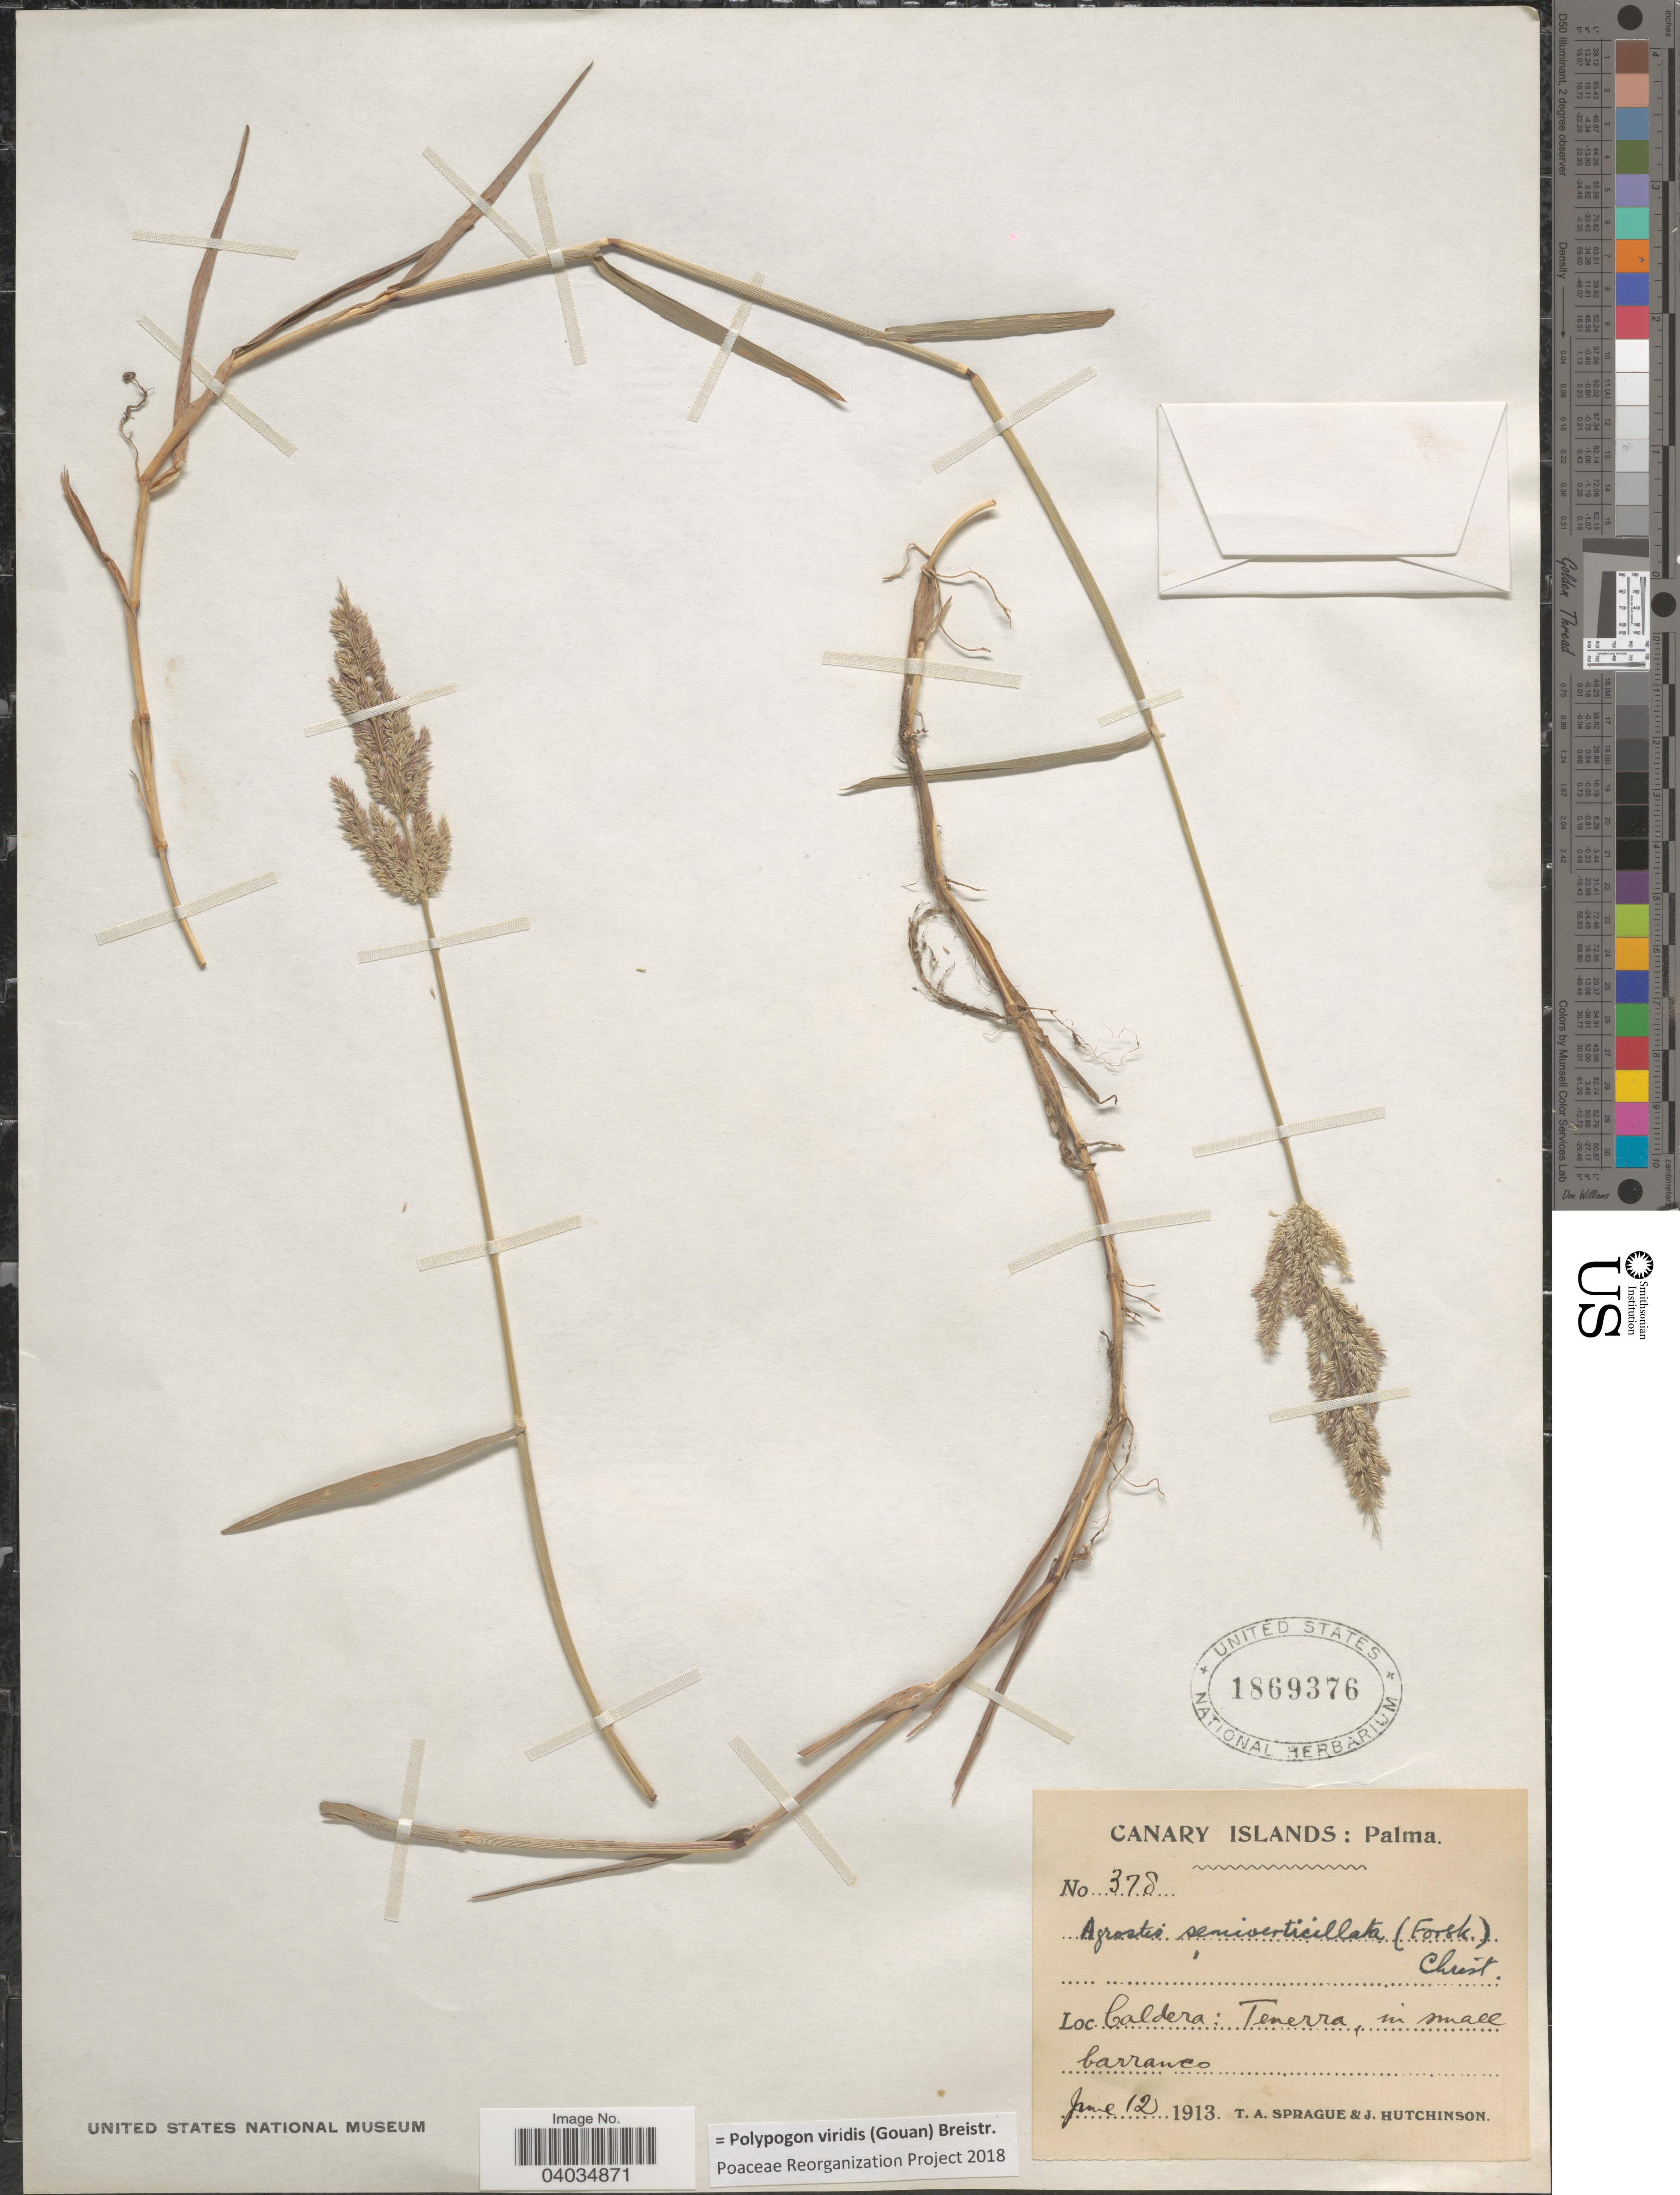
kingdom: Plantae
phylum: Tracheophyta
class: Liliopsida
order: Poales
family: Poaceae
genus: Polypogon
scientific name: Polypogon viridis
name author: (Gouan) Breistroffer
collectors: T. A. Sprague & J. Hutchinson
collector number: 378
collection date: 1913-06-12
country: Spain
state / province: Canarias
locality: Canary Islands: Palma. Caldera: Tenerra, in small barranco.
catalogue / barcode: US 1869376